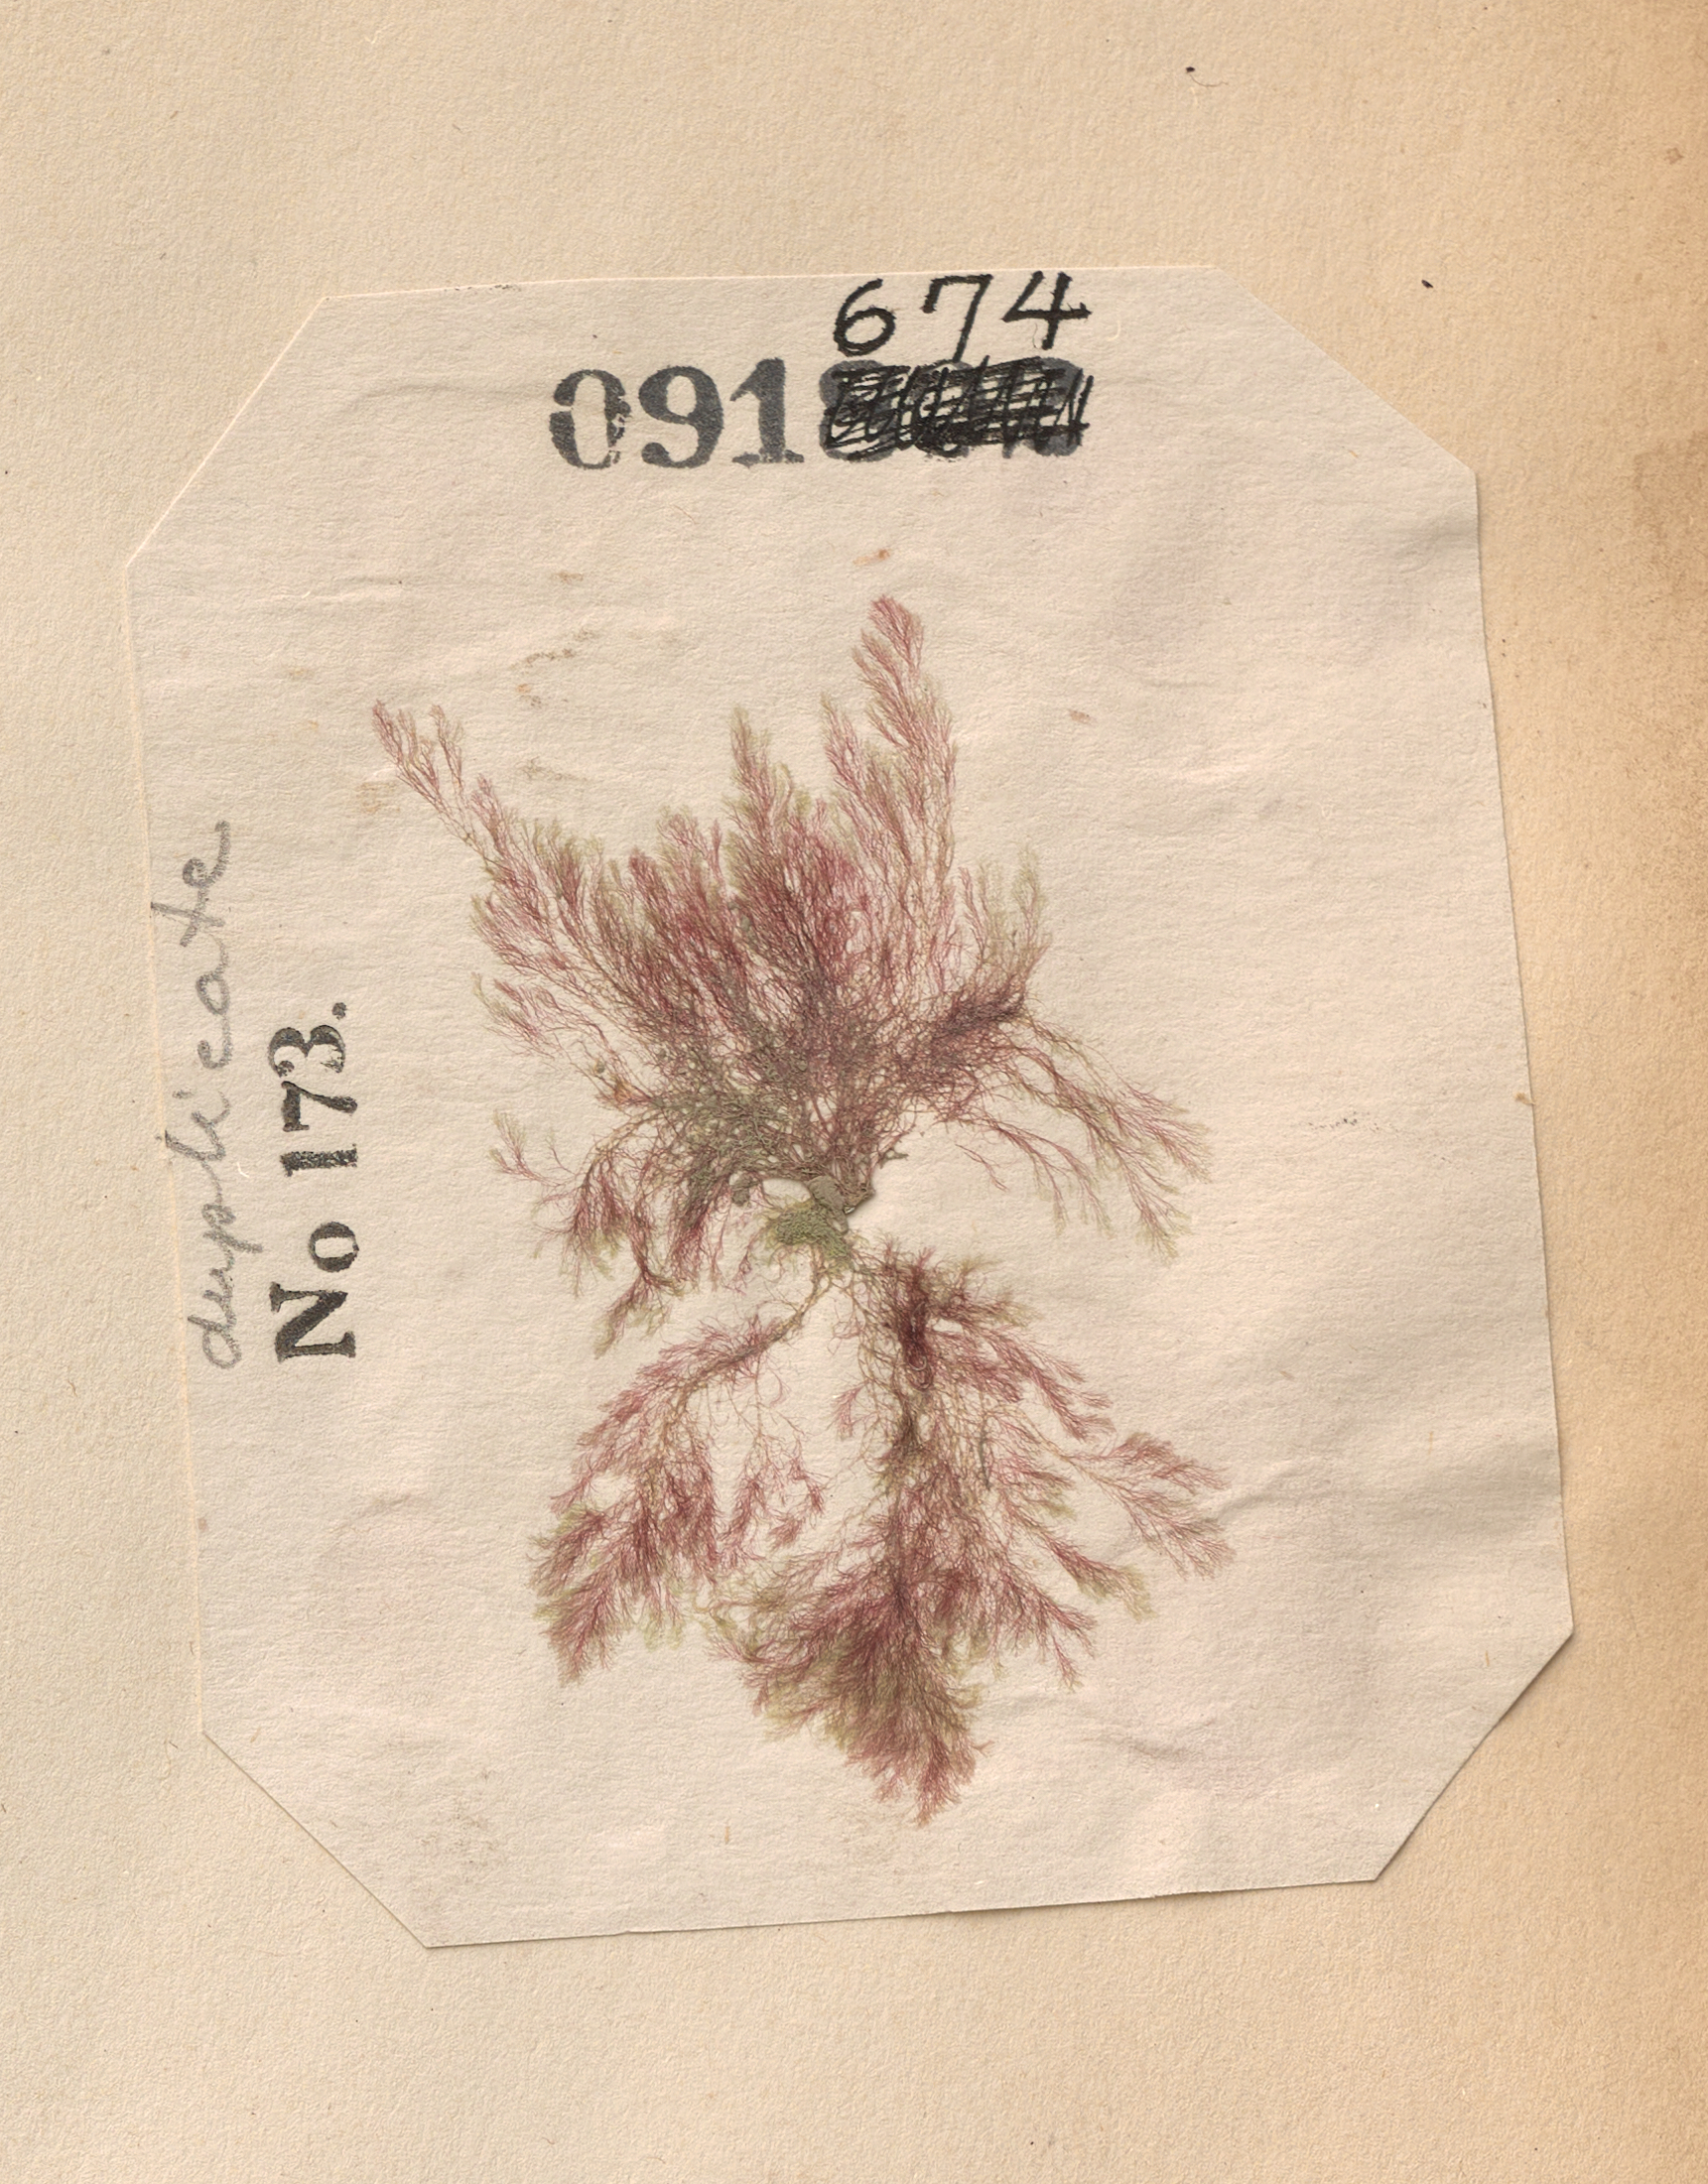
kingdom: Plantae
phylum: Rhodophyta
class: Florideophyceae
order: Ceramiales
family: Callithamniaceae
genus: Gaillona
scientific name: Gaillona rosea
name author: (Roth) A. Athanasiadis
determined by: Algae name updating Project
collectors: C. Durant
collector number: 173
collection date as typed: Sum 1850 AND -- Fal 1850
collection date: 1850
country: United States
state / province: New York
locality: New York Bay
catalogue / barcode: US 91674